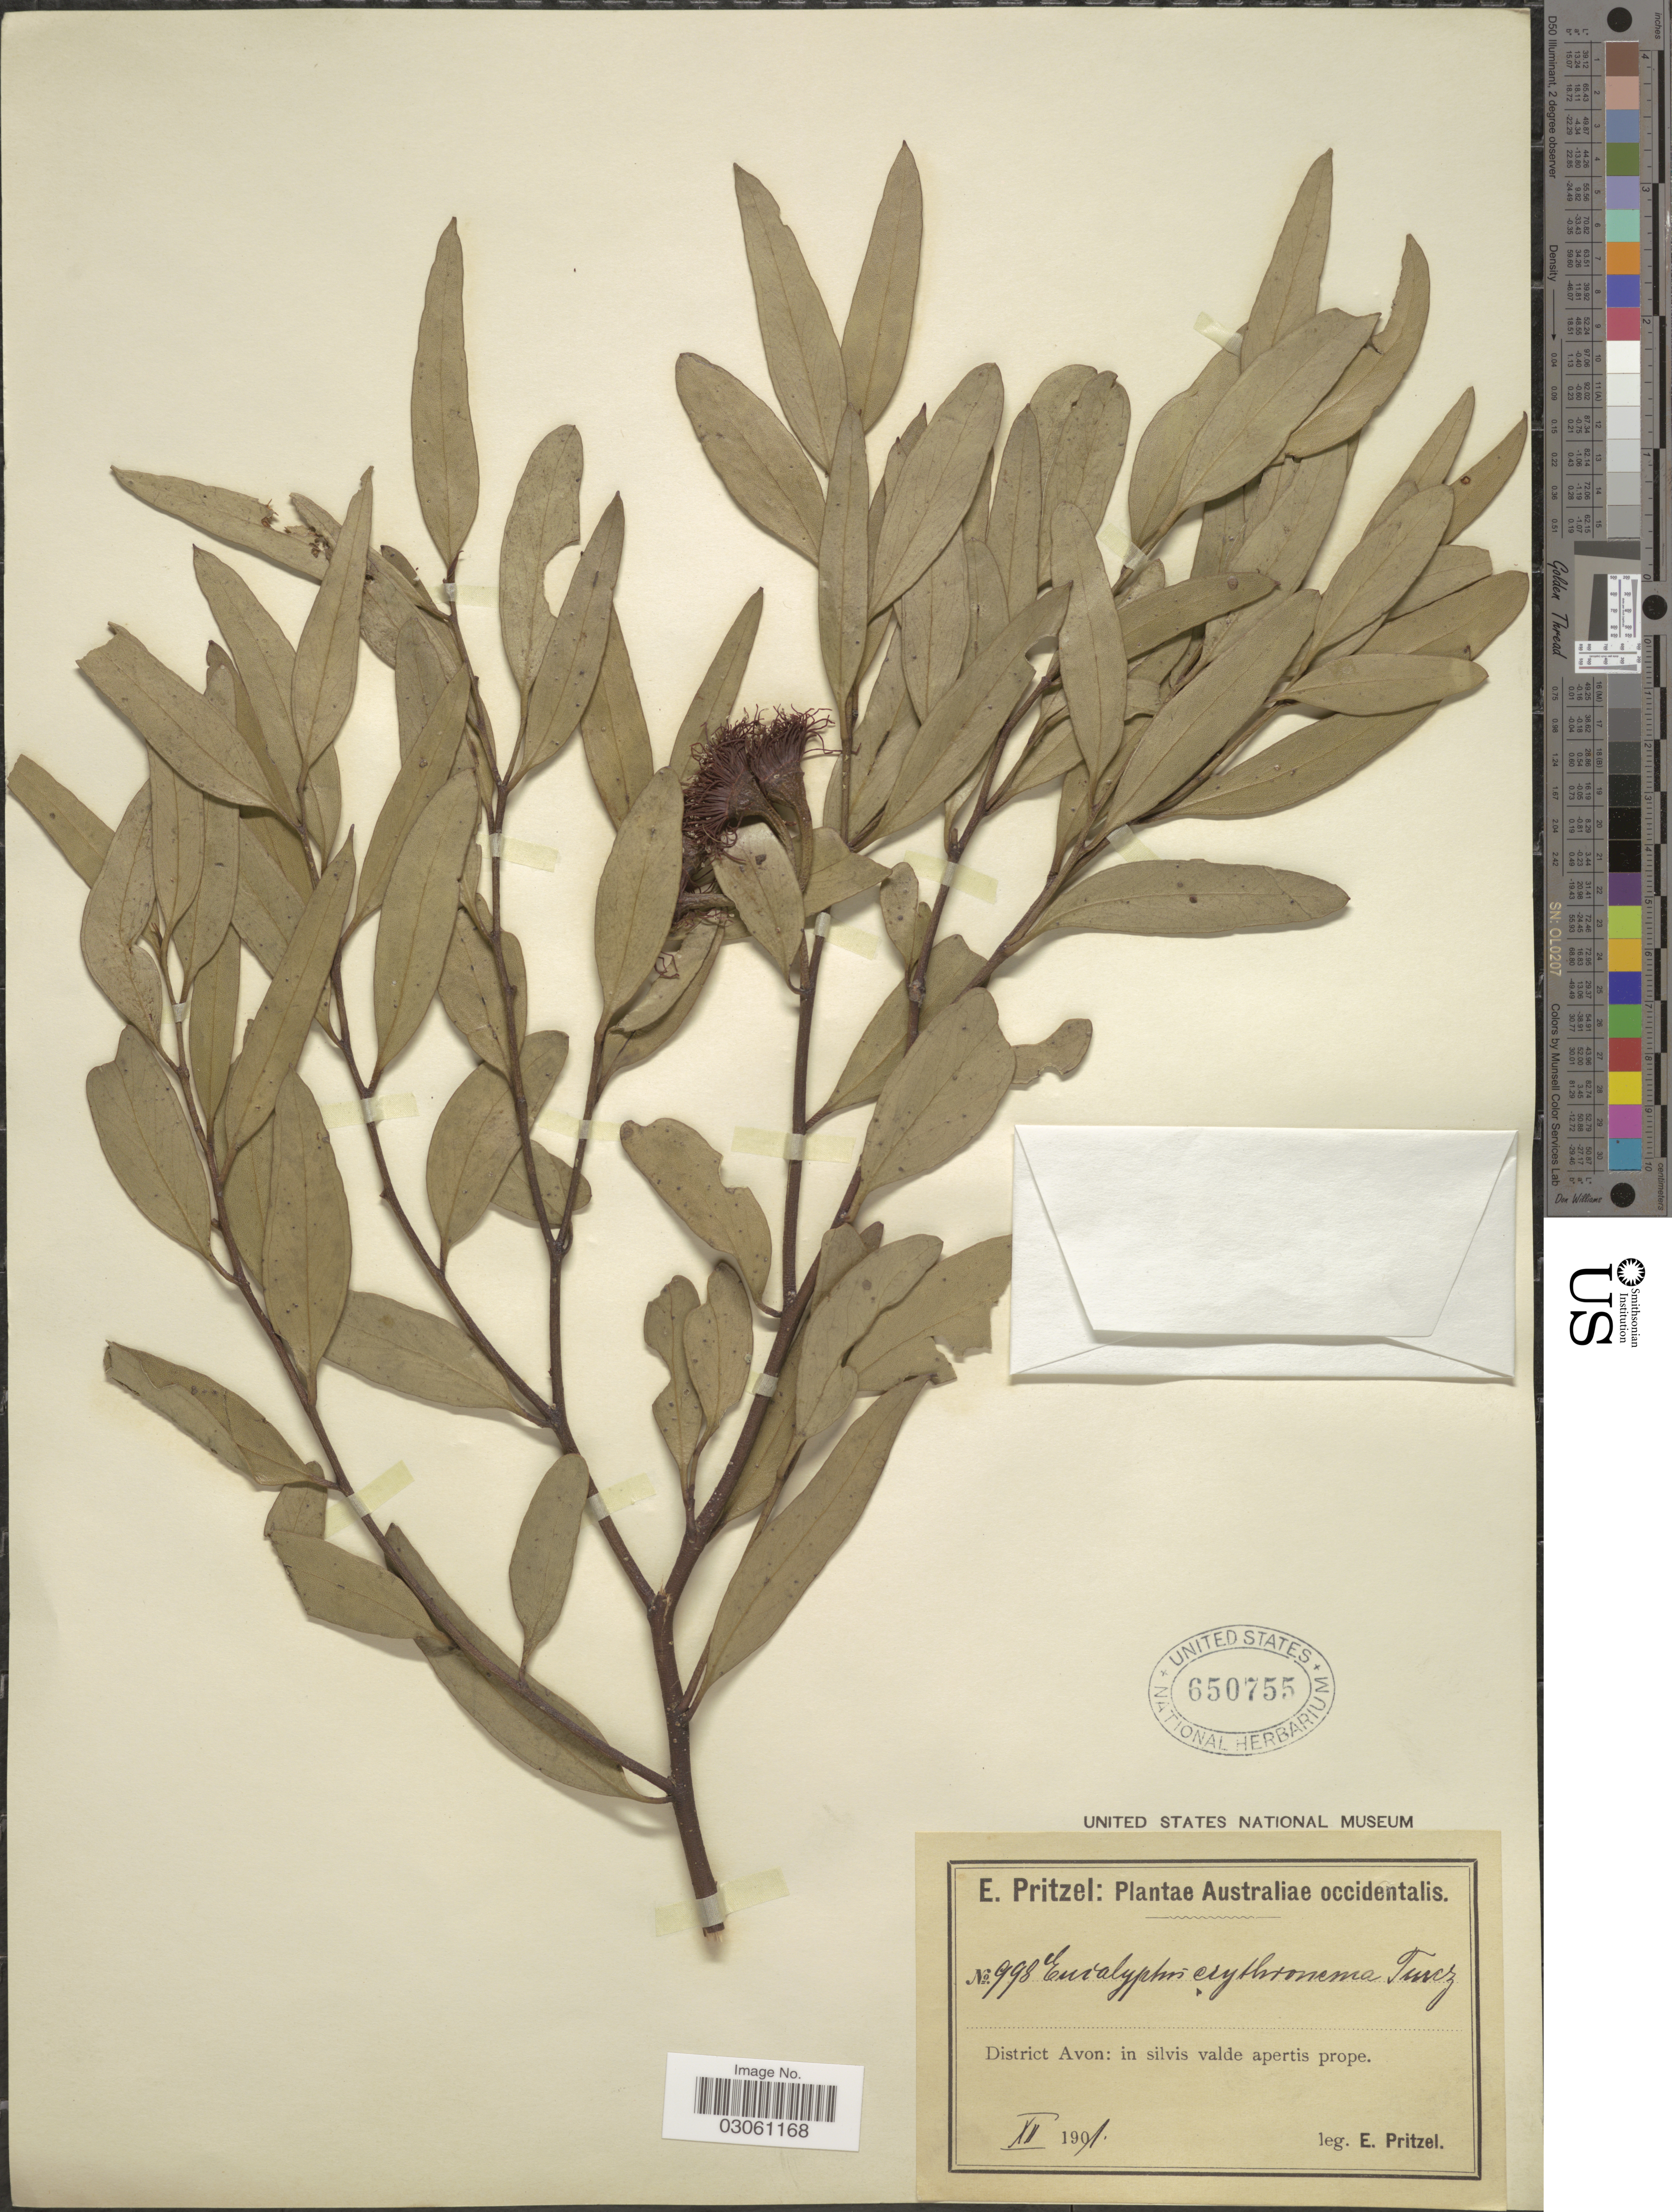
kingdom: Plantae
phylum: Tracheophyta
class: Magnoliopsida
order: Myrtales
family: Myrtaceae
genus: Eucalyptus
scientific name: Eucalyptus erythronema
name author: Turcz.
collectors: E. G. Pritzel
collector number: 998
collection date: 1901-12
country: Australia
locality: Australiae occidentalis. District Avon: in silvis valde apertis prope.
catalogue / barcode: US 650755